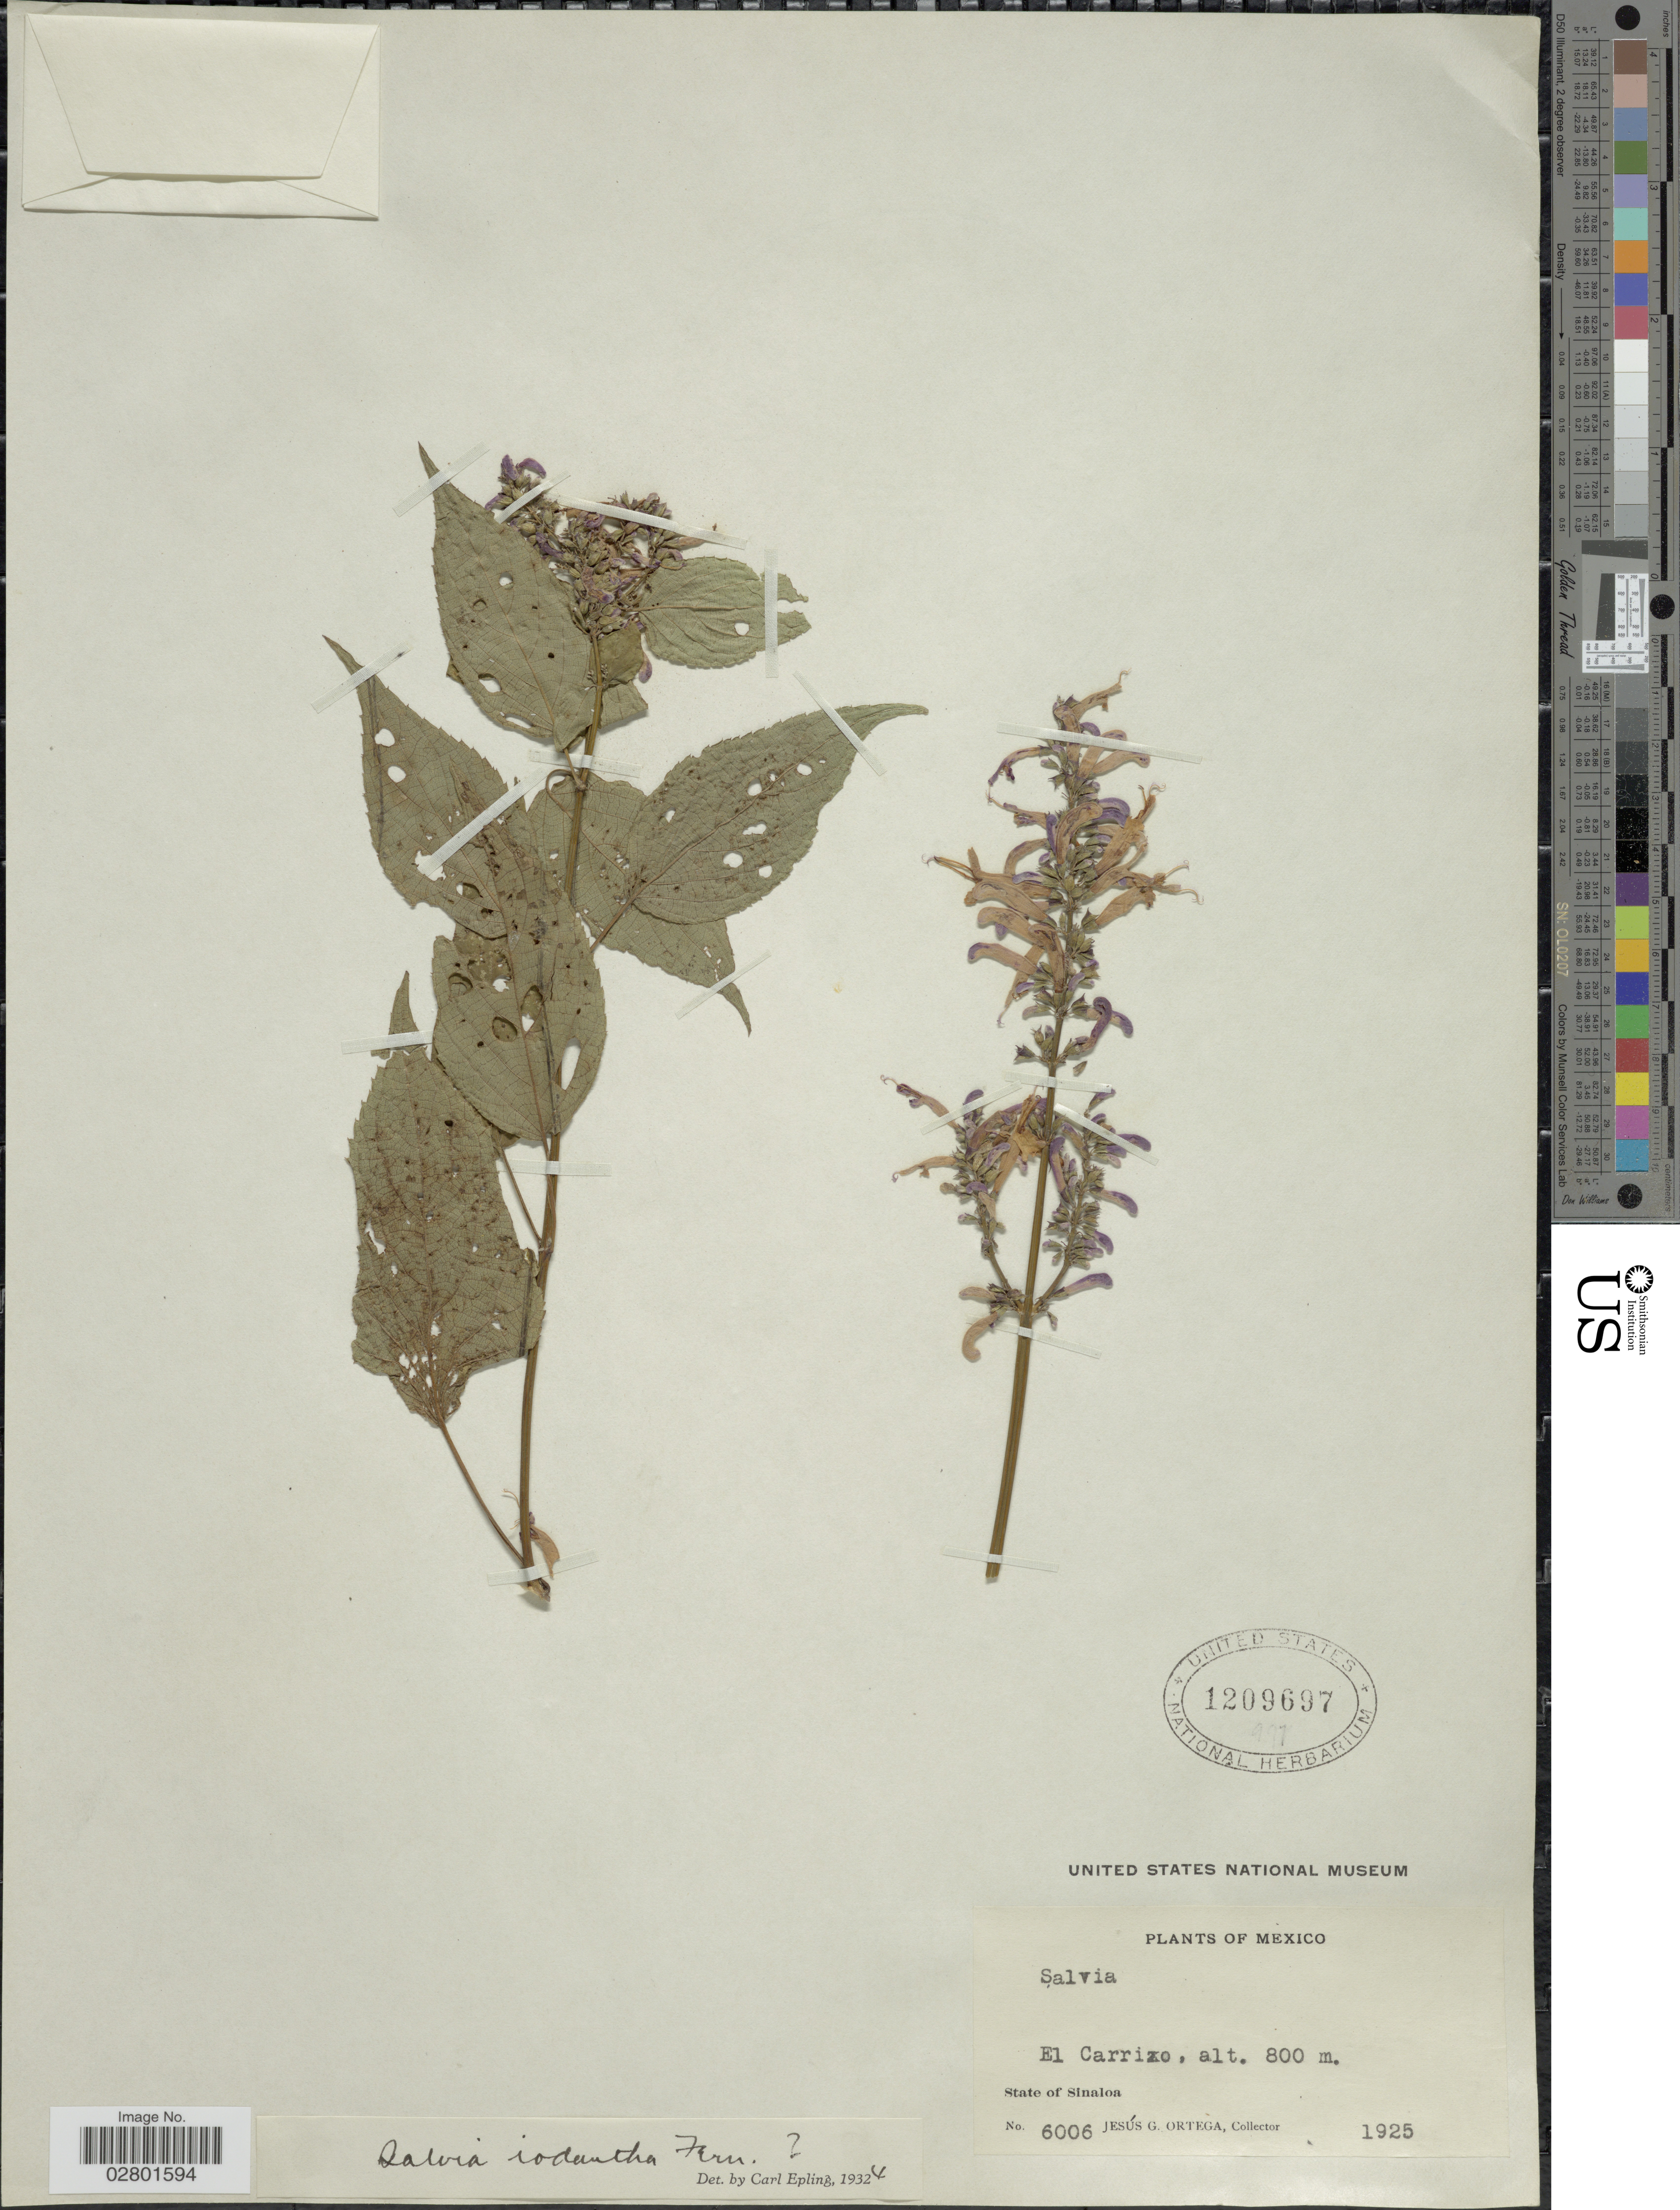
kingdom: Plantae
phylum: Tracheophyta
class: Magnoliopsida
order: Lamiales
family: Lamiaceae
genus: Salvia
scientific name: Salvia iodantha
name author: Fernald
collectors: J. Ortega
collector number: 6006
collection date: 1925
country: Mexico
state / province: Sinaloa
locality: El Carrizo.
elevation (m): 800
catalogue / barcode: US 1209697